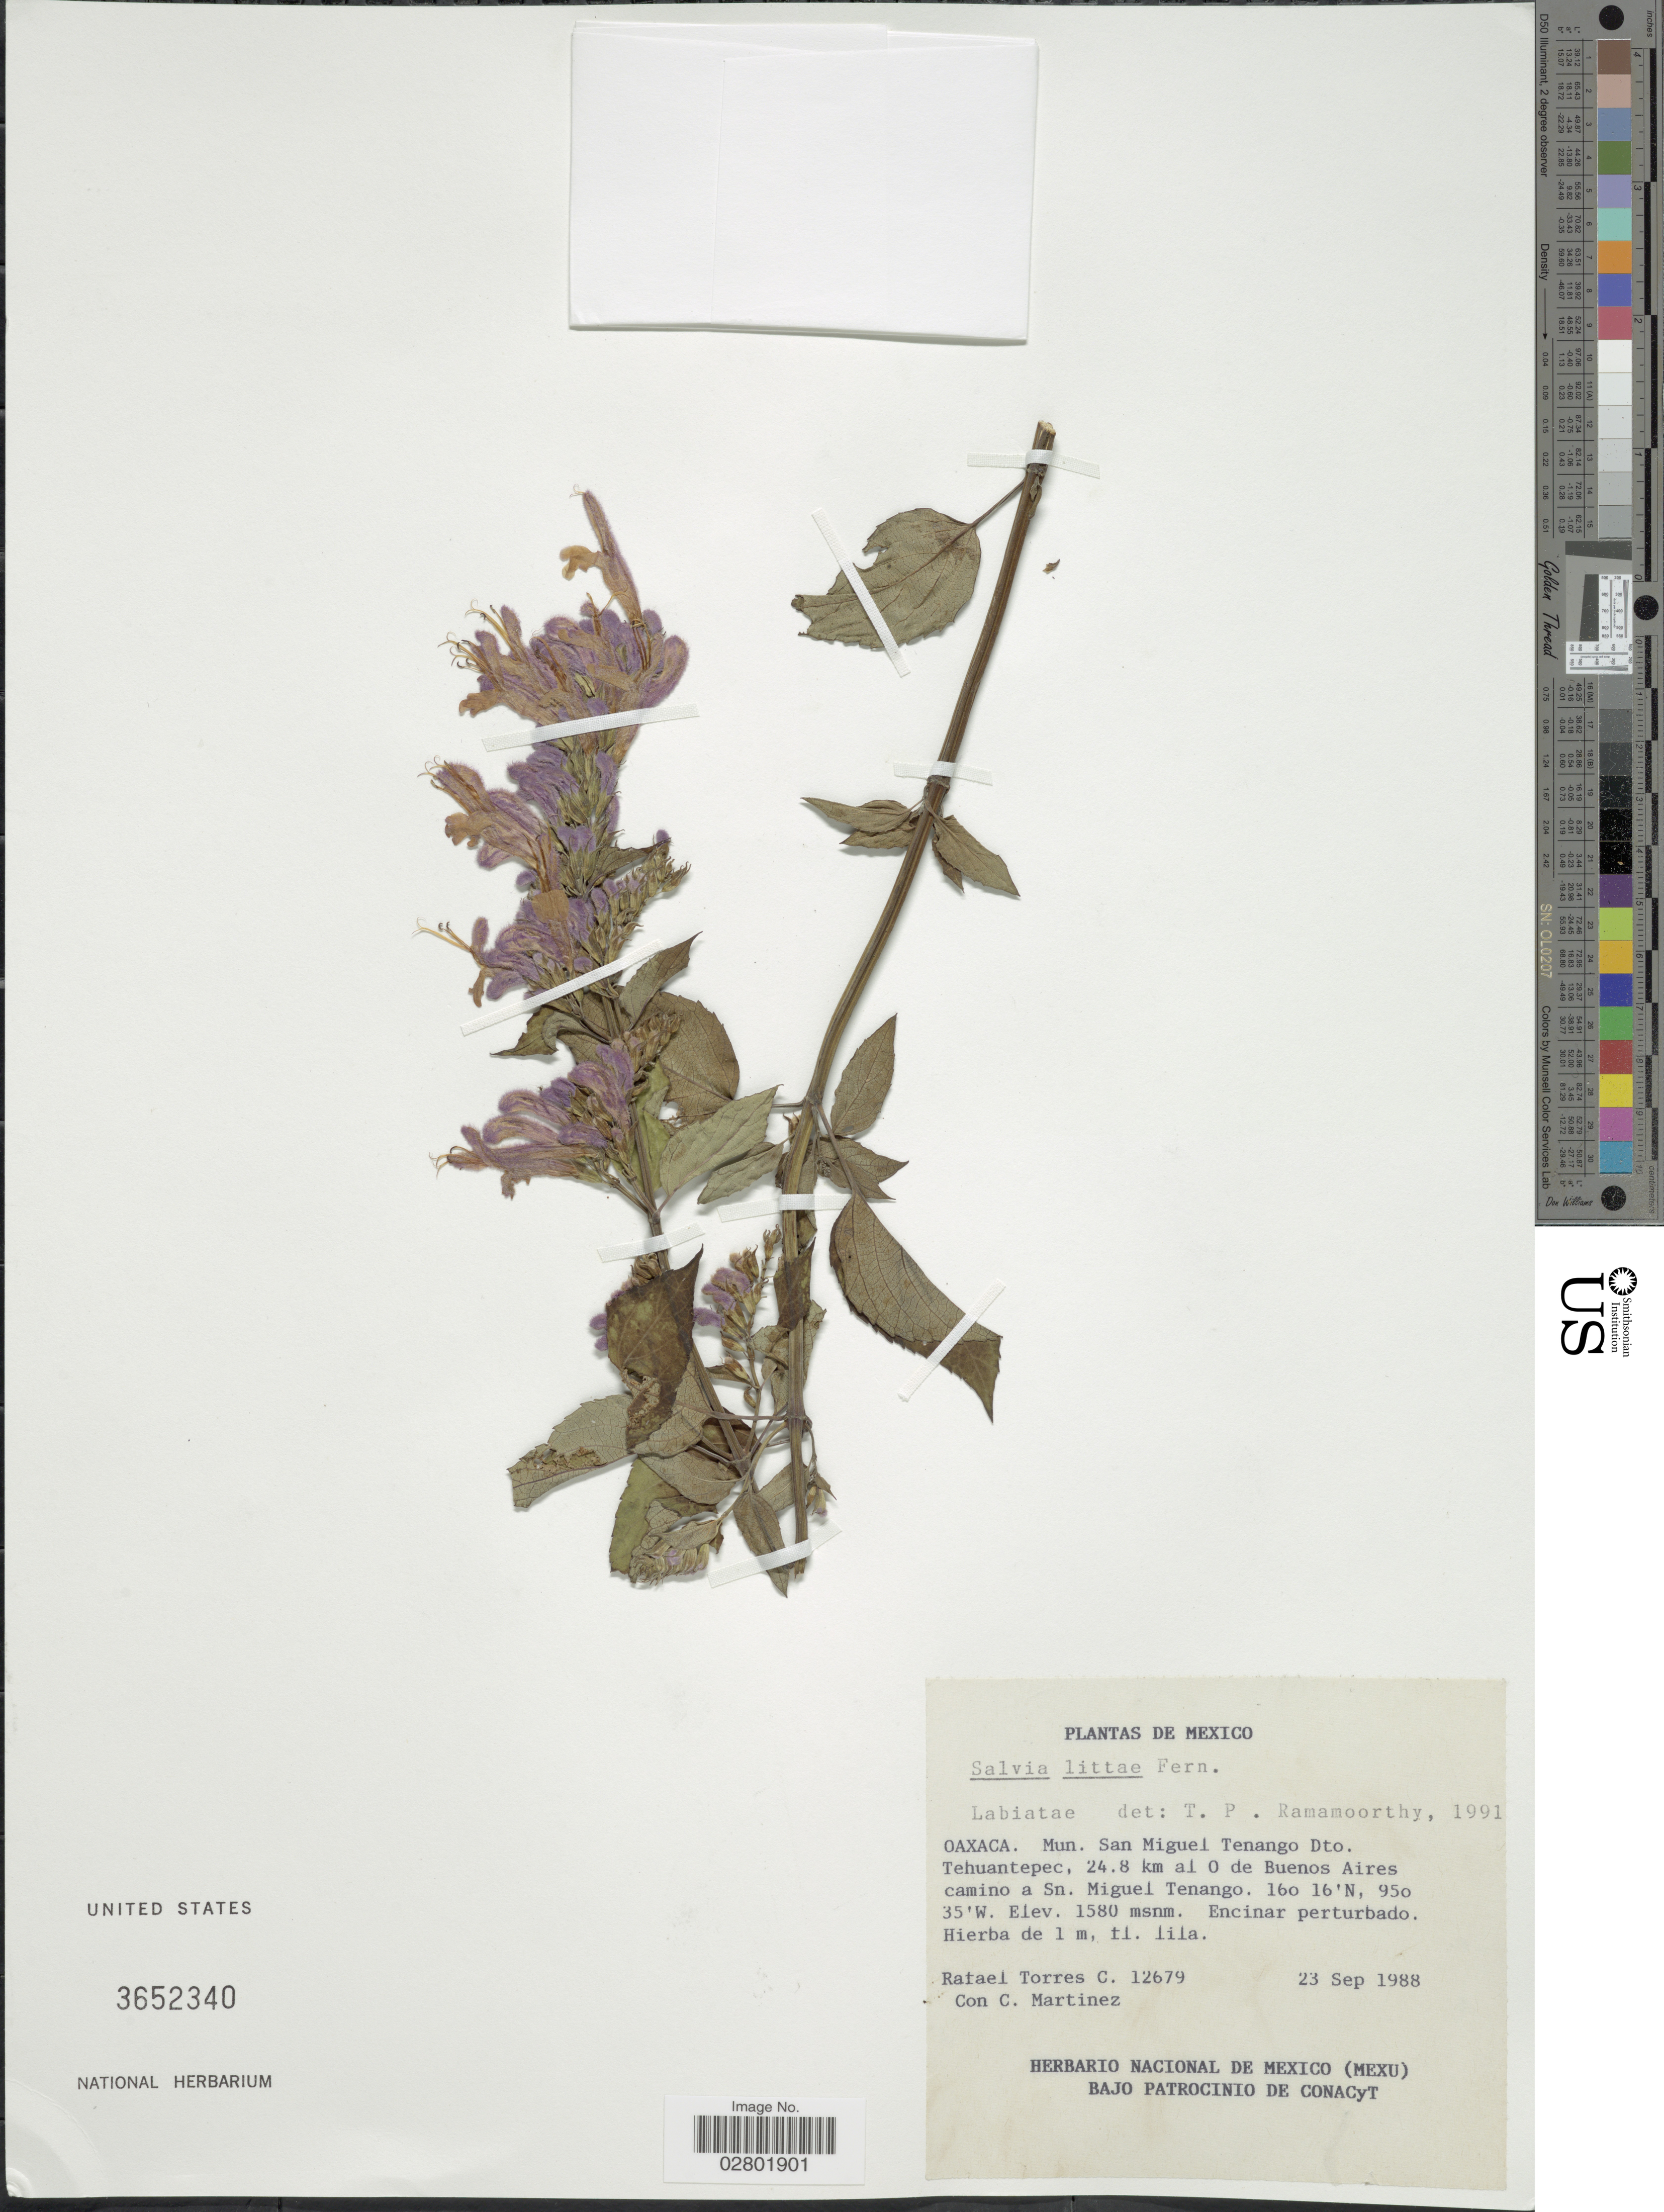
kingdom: Plantae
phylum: Tracheophyta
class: Magnoliopsida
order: Lamiales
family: Lamiaceae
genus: Salvia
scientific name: Salvia littae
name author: Vis.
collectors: R. Torres C. & C. Martínez R.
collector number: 12679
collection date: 1988-09-23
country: Mexico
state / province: Oaxaca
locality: Mun. San Miguel Tenango Dto. Tehuantepec, 24.8 km al O de Buenos Aires camino a Sn. Miguel Tenango.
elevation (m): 1580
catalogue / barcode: US 3652340